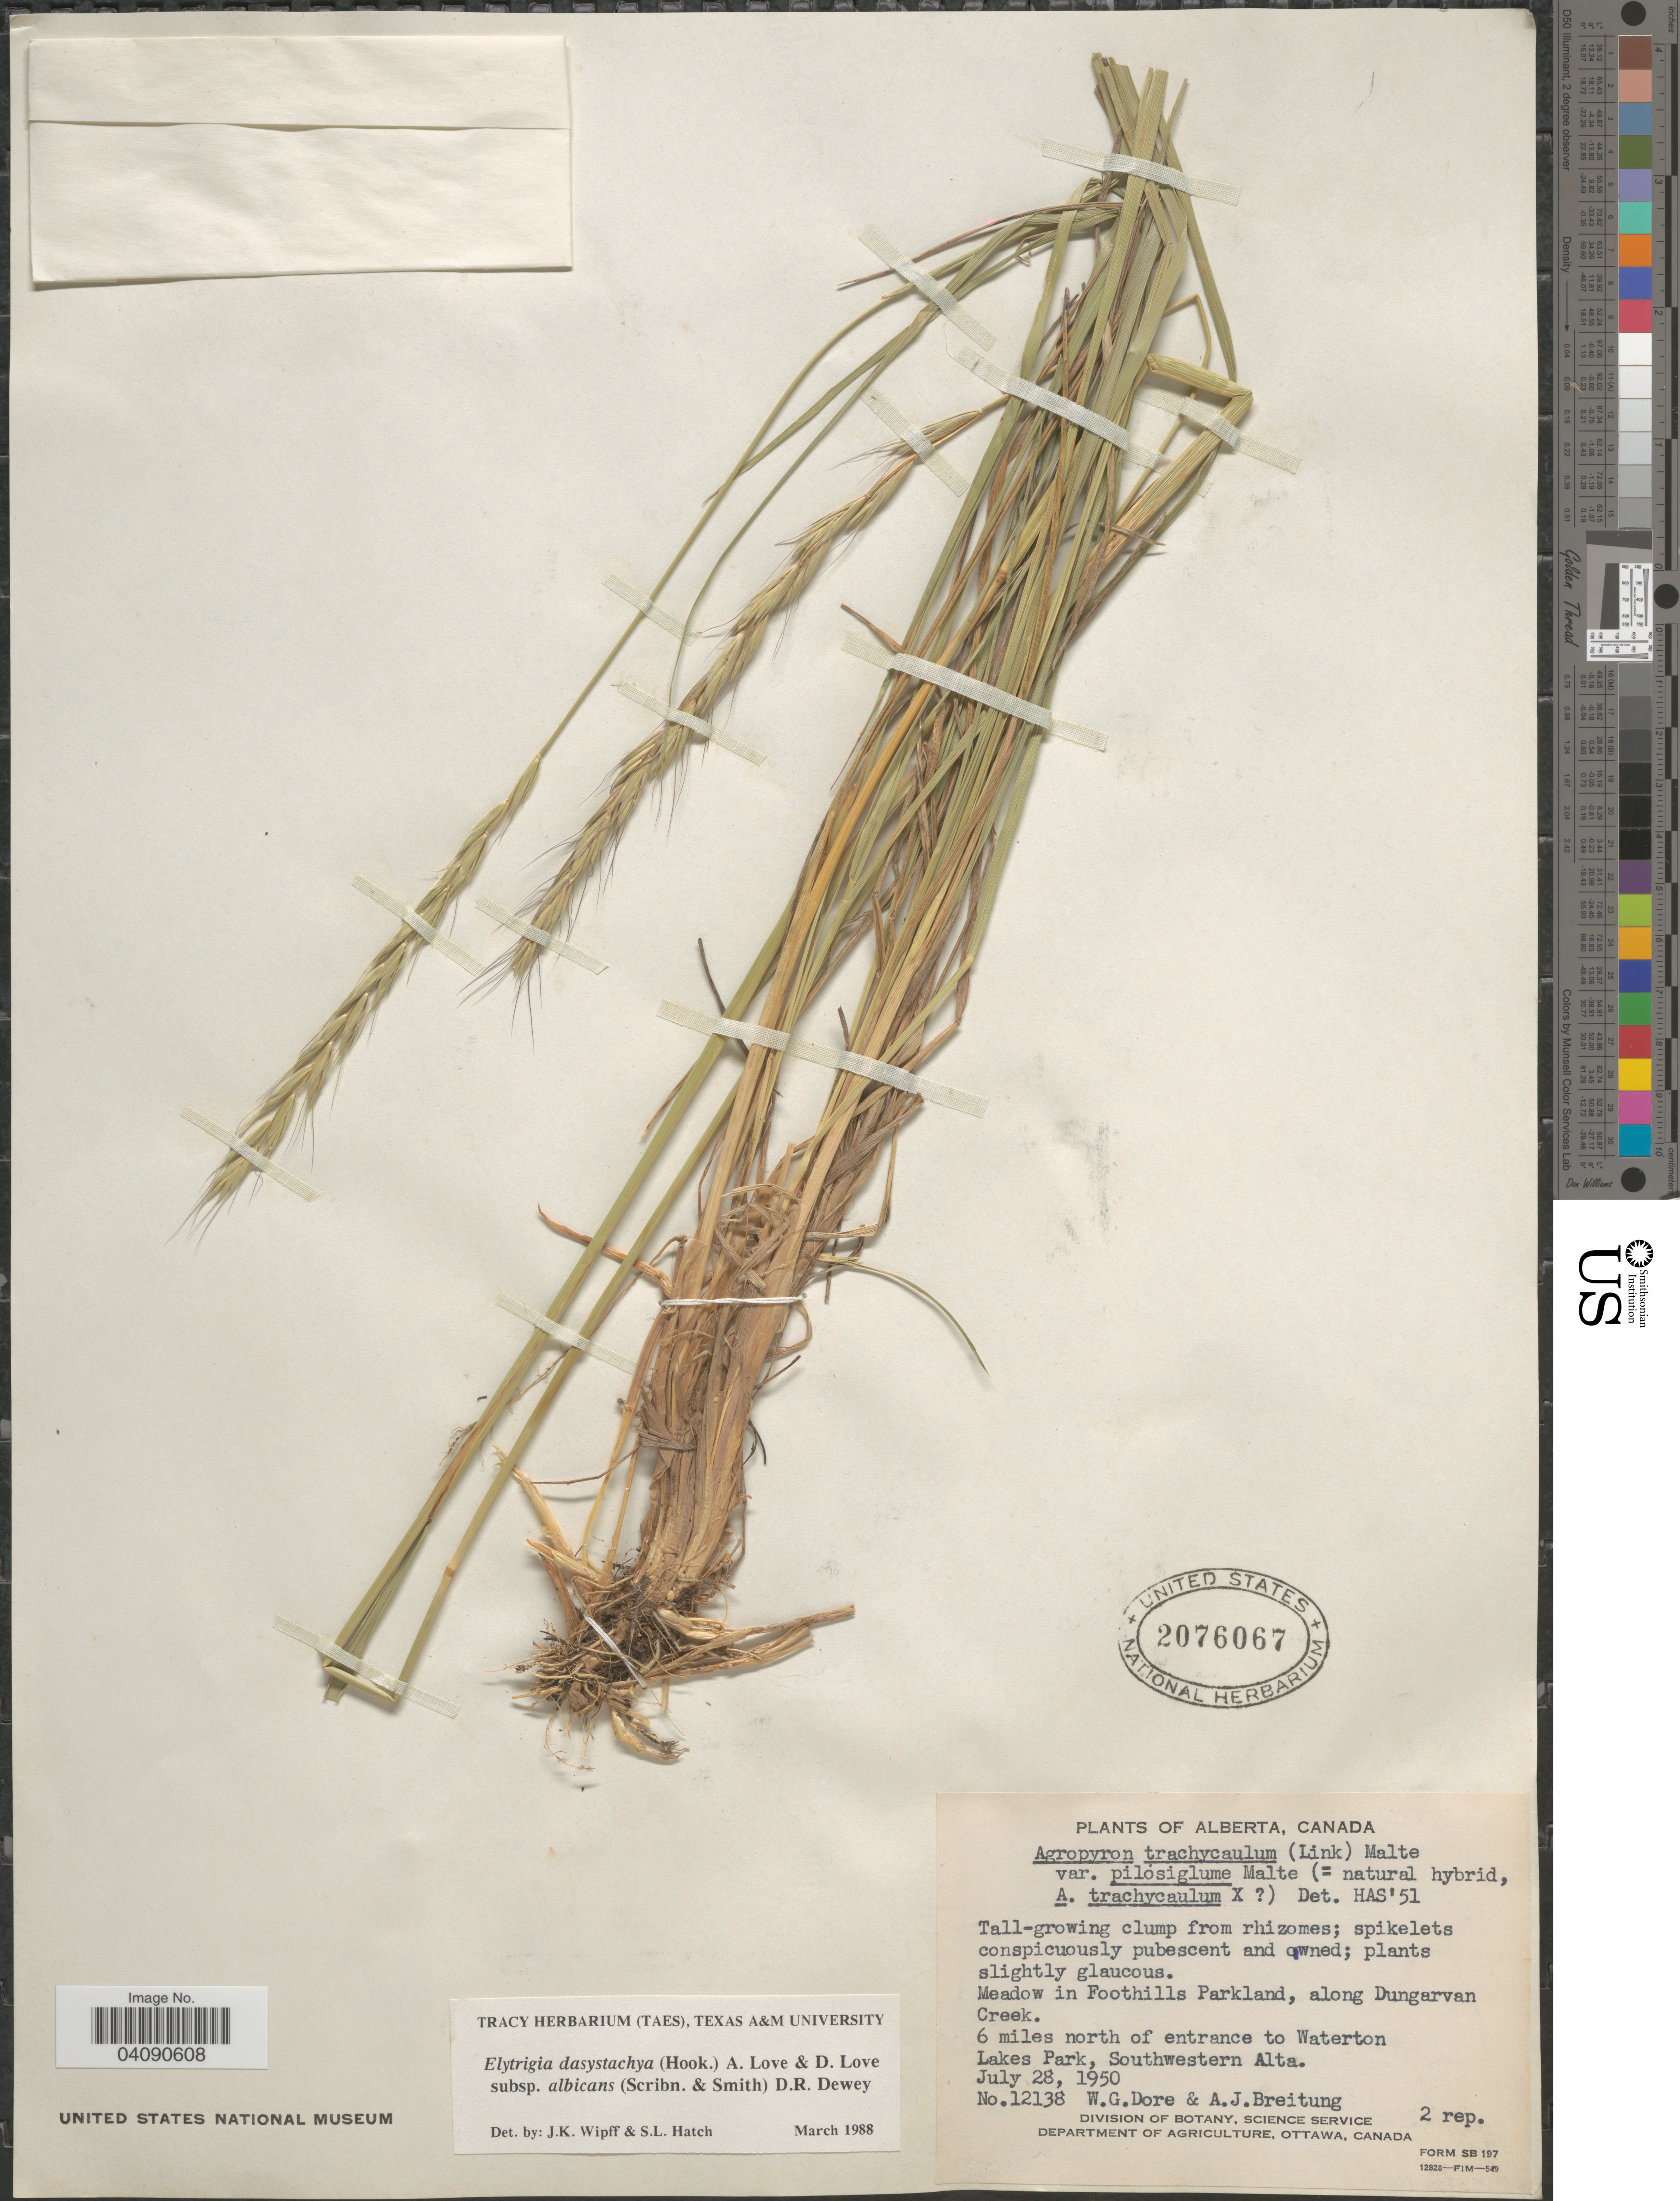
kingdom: Plantae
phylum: Tracheophyta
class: Liliopsida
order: Poales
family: Poaceae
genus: Elymus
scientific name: Elymus albicans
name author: (Scribn. & J.G. Sm.) Á. Löve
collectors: W. Dore & A. Breitung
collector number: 12138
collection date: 1950-07-28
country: Canada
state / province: Alberta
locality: Meadow in Foothills Parkland, along Dungarvan Creek. 6 miles north of entrance to Waterton. Lakes Park, Southwestern Alta.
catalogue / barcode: US 2076067